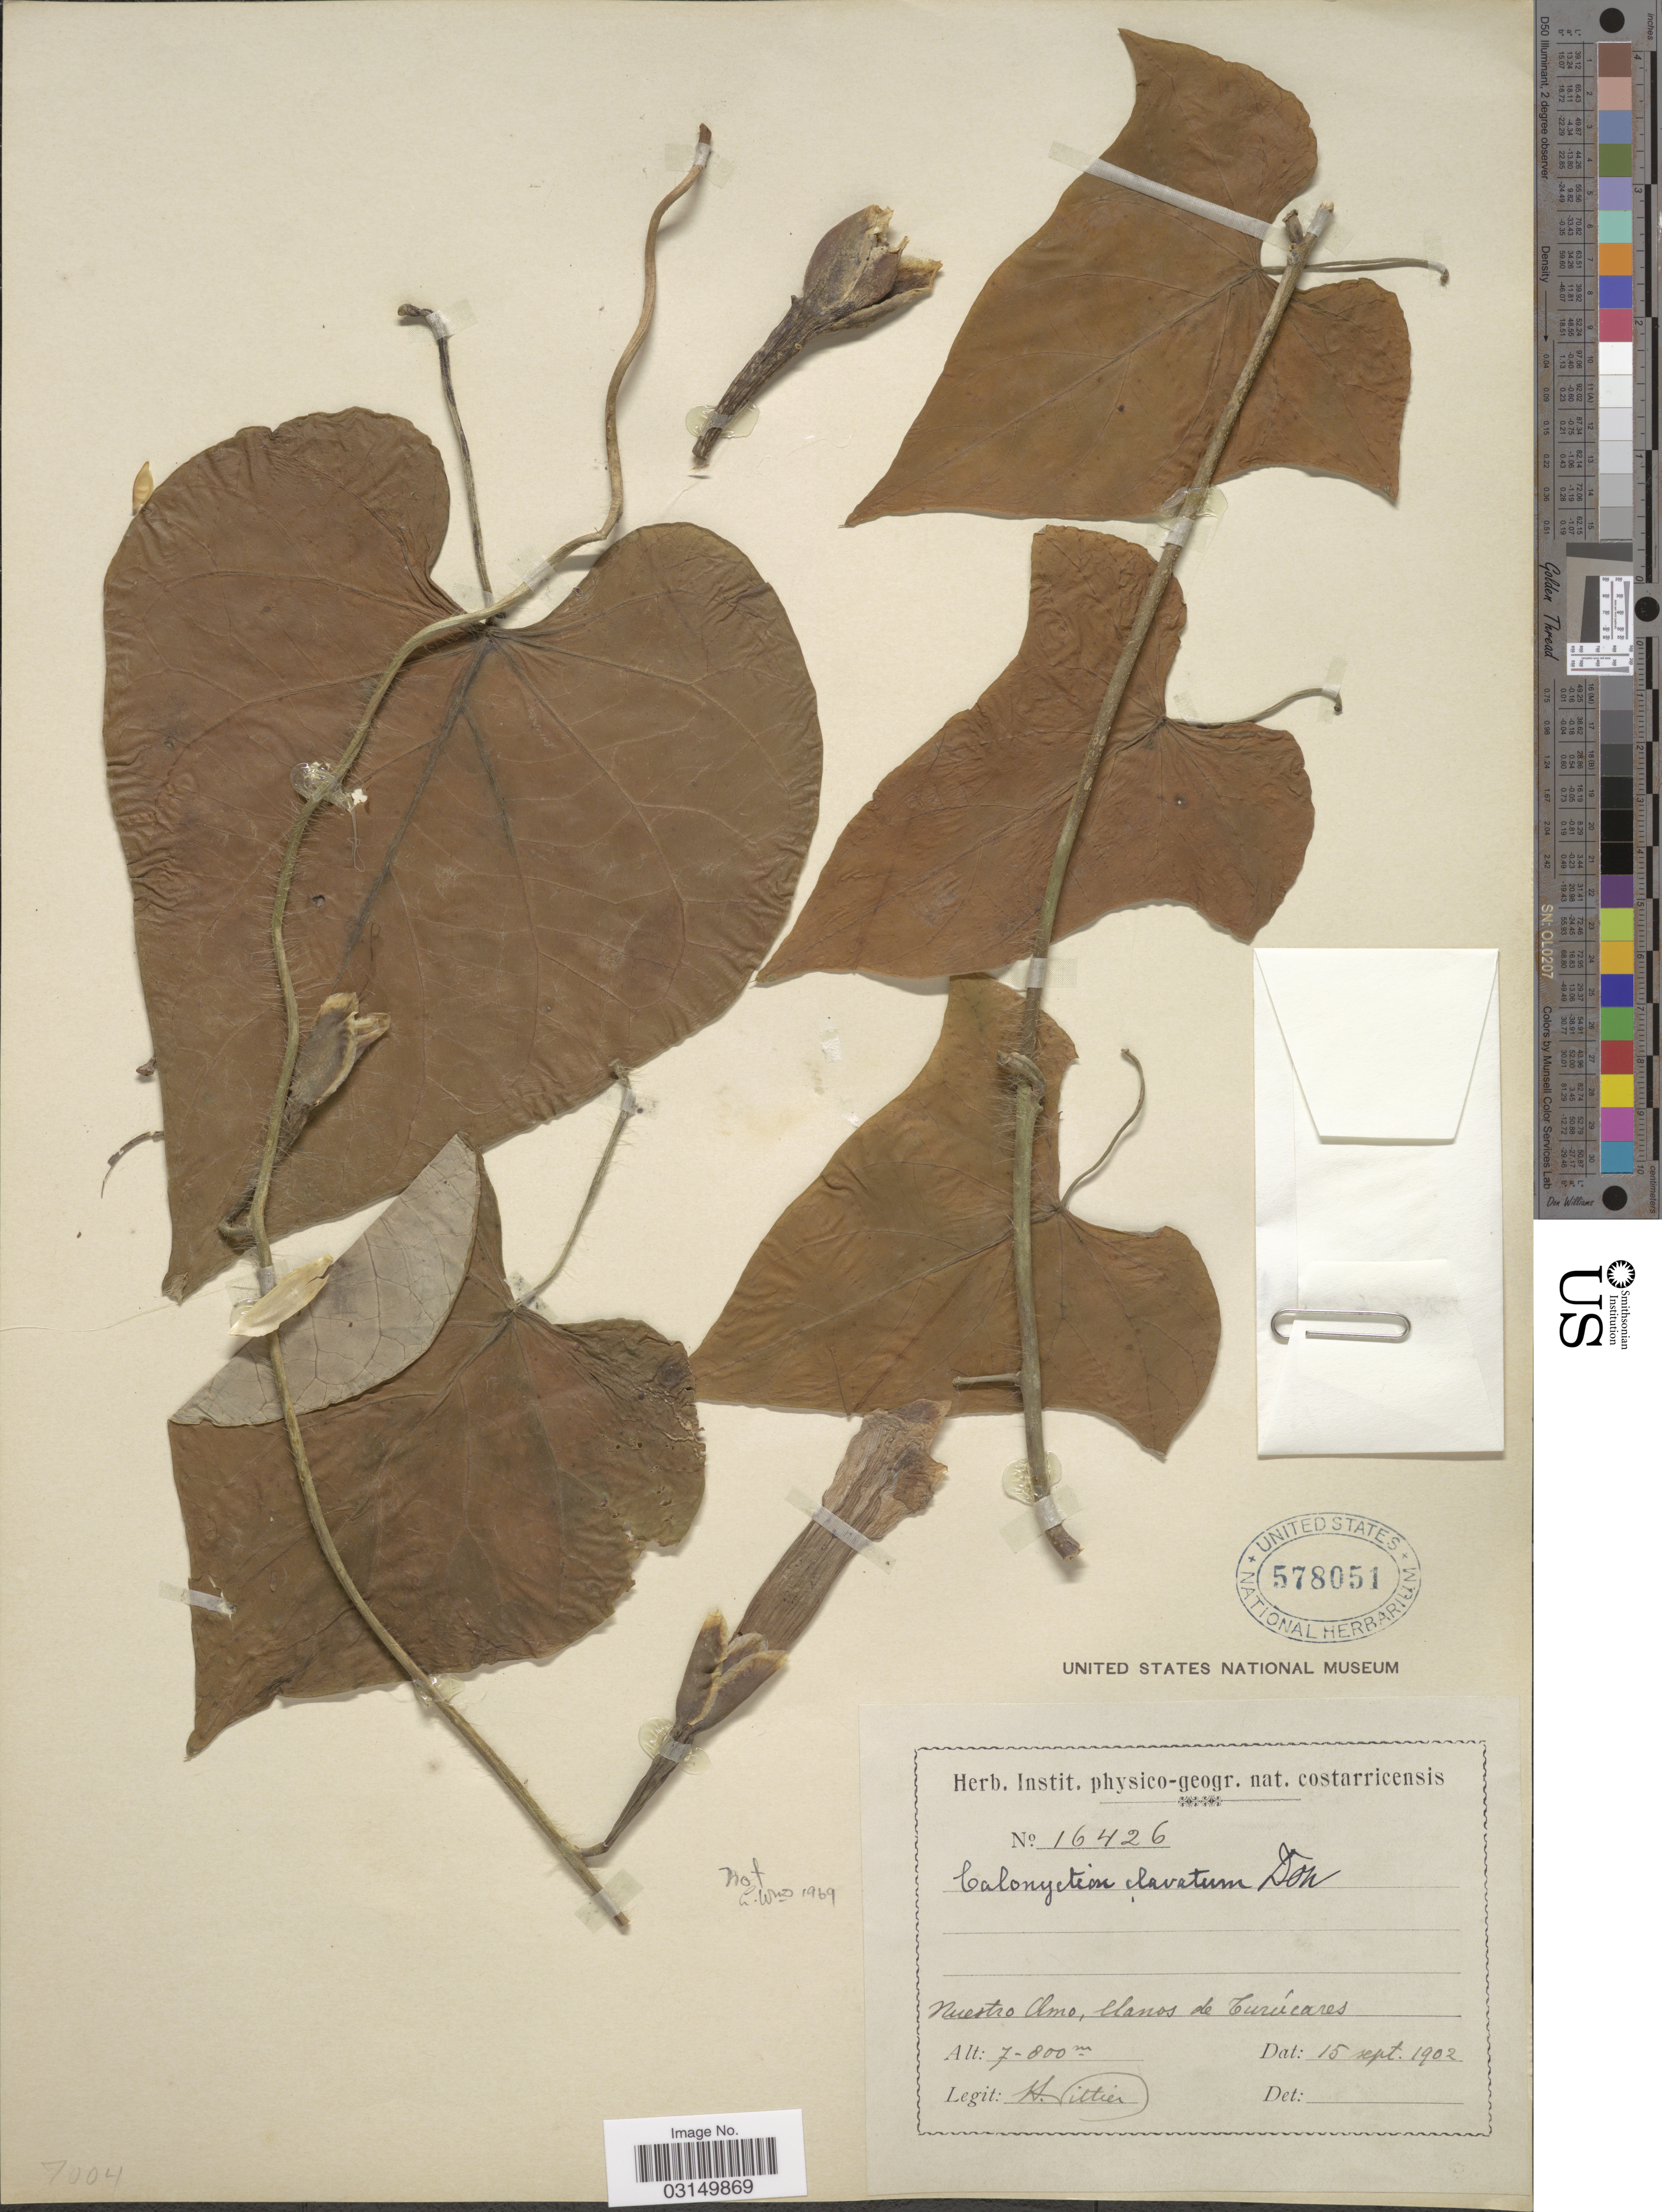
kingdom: Plantae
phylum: Tracheophyta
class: Magnoliopsida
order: Solanales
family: Convolvulaceae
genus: Ipomoea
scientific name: Ipomoea clavata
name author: (G. Don) J.F. Macbr.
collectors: H. F. Pittier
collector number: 16426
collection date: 1902-09-15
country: Costa Rica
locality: Nuestro Amo, llanos de Turúcares.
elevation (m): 700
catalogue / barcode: US 578051